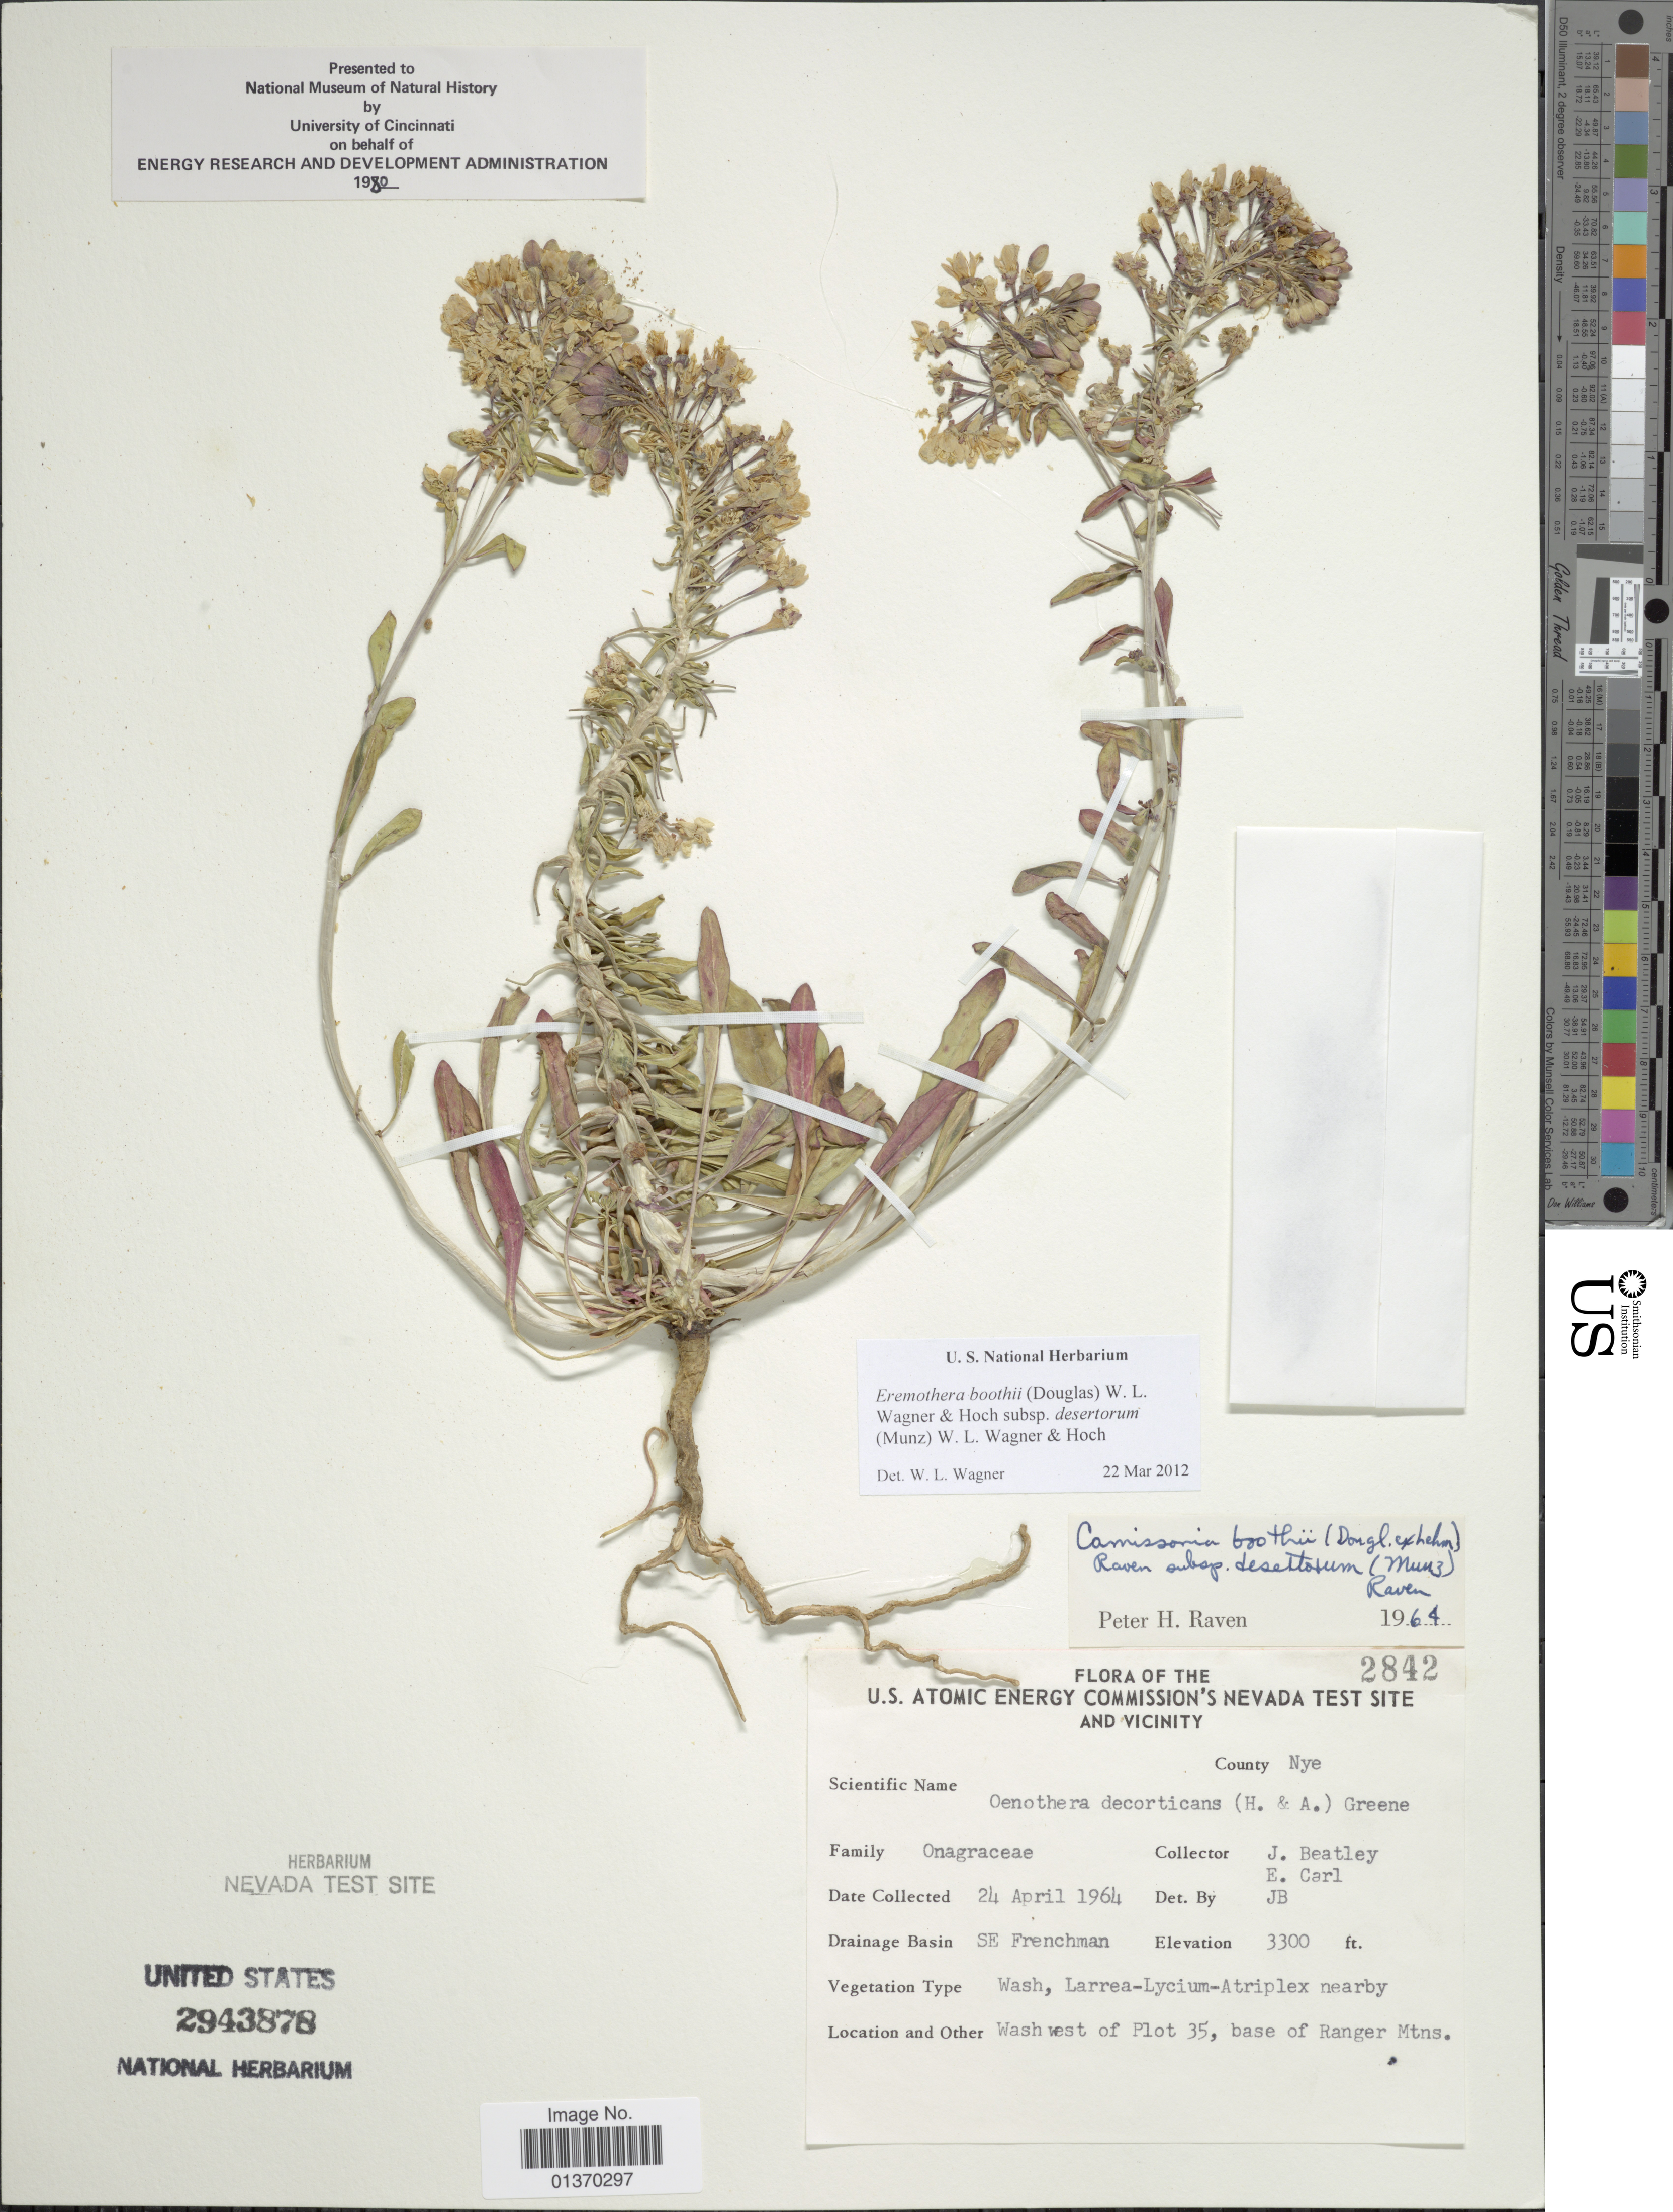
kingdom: Plantae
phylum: Tracheophyta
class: Magnoliopsida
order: Myrtales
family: Onagraceae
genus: Eremothera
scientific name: Eremothera boothii subsp. desertorum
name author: (Munz) W.L. Wagner & Hoch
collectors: J. C. Beatley & E. Carl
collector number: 2842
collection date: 1964-04-24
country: United States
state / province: Nevada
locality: U. S. Atomic Energy Commission's Nevada Test Site and Vicinity, SE Frenchman, Wash west of Plot 35, base of Ranger Mtns. County Nye.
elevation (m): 1006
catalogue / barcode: US 2943878